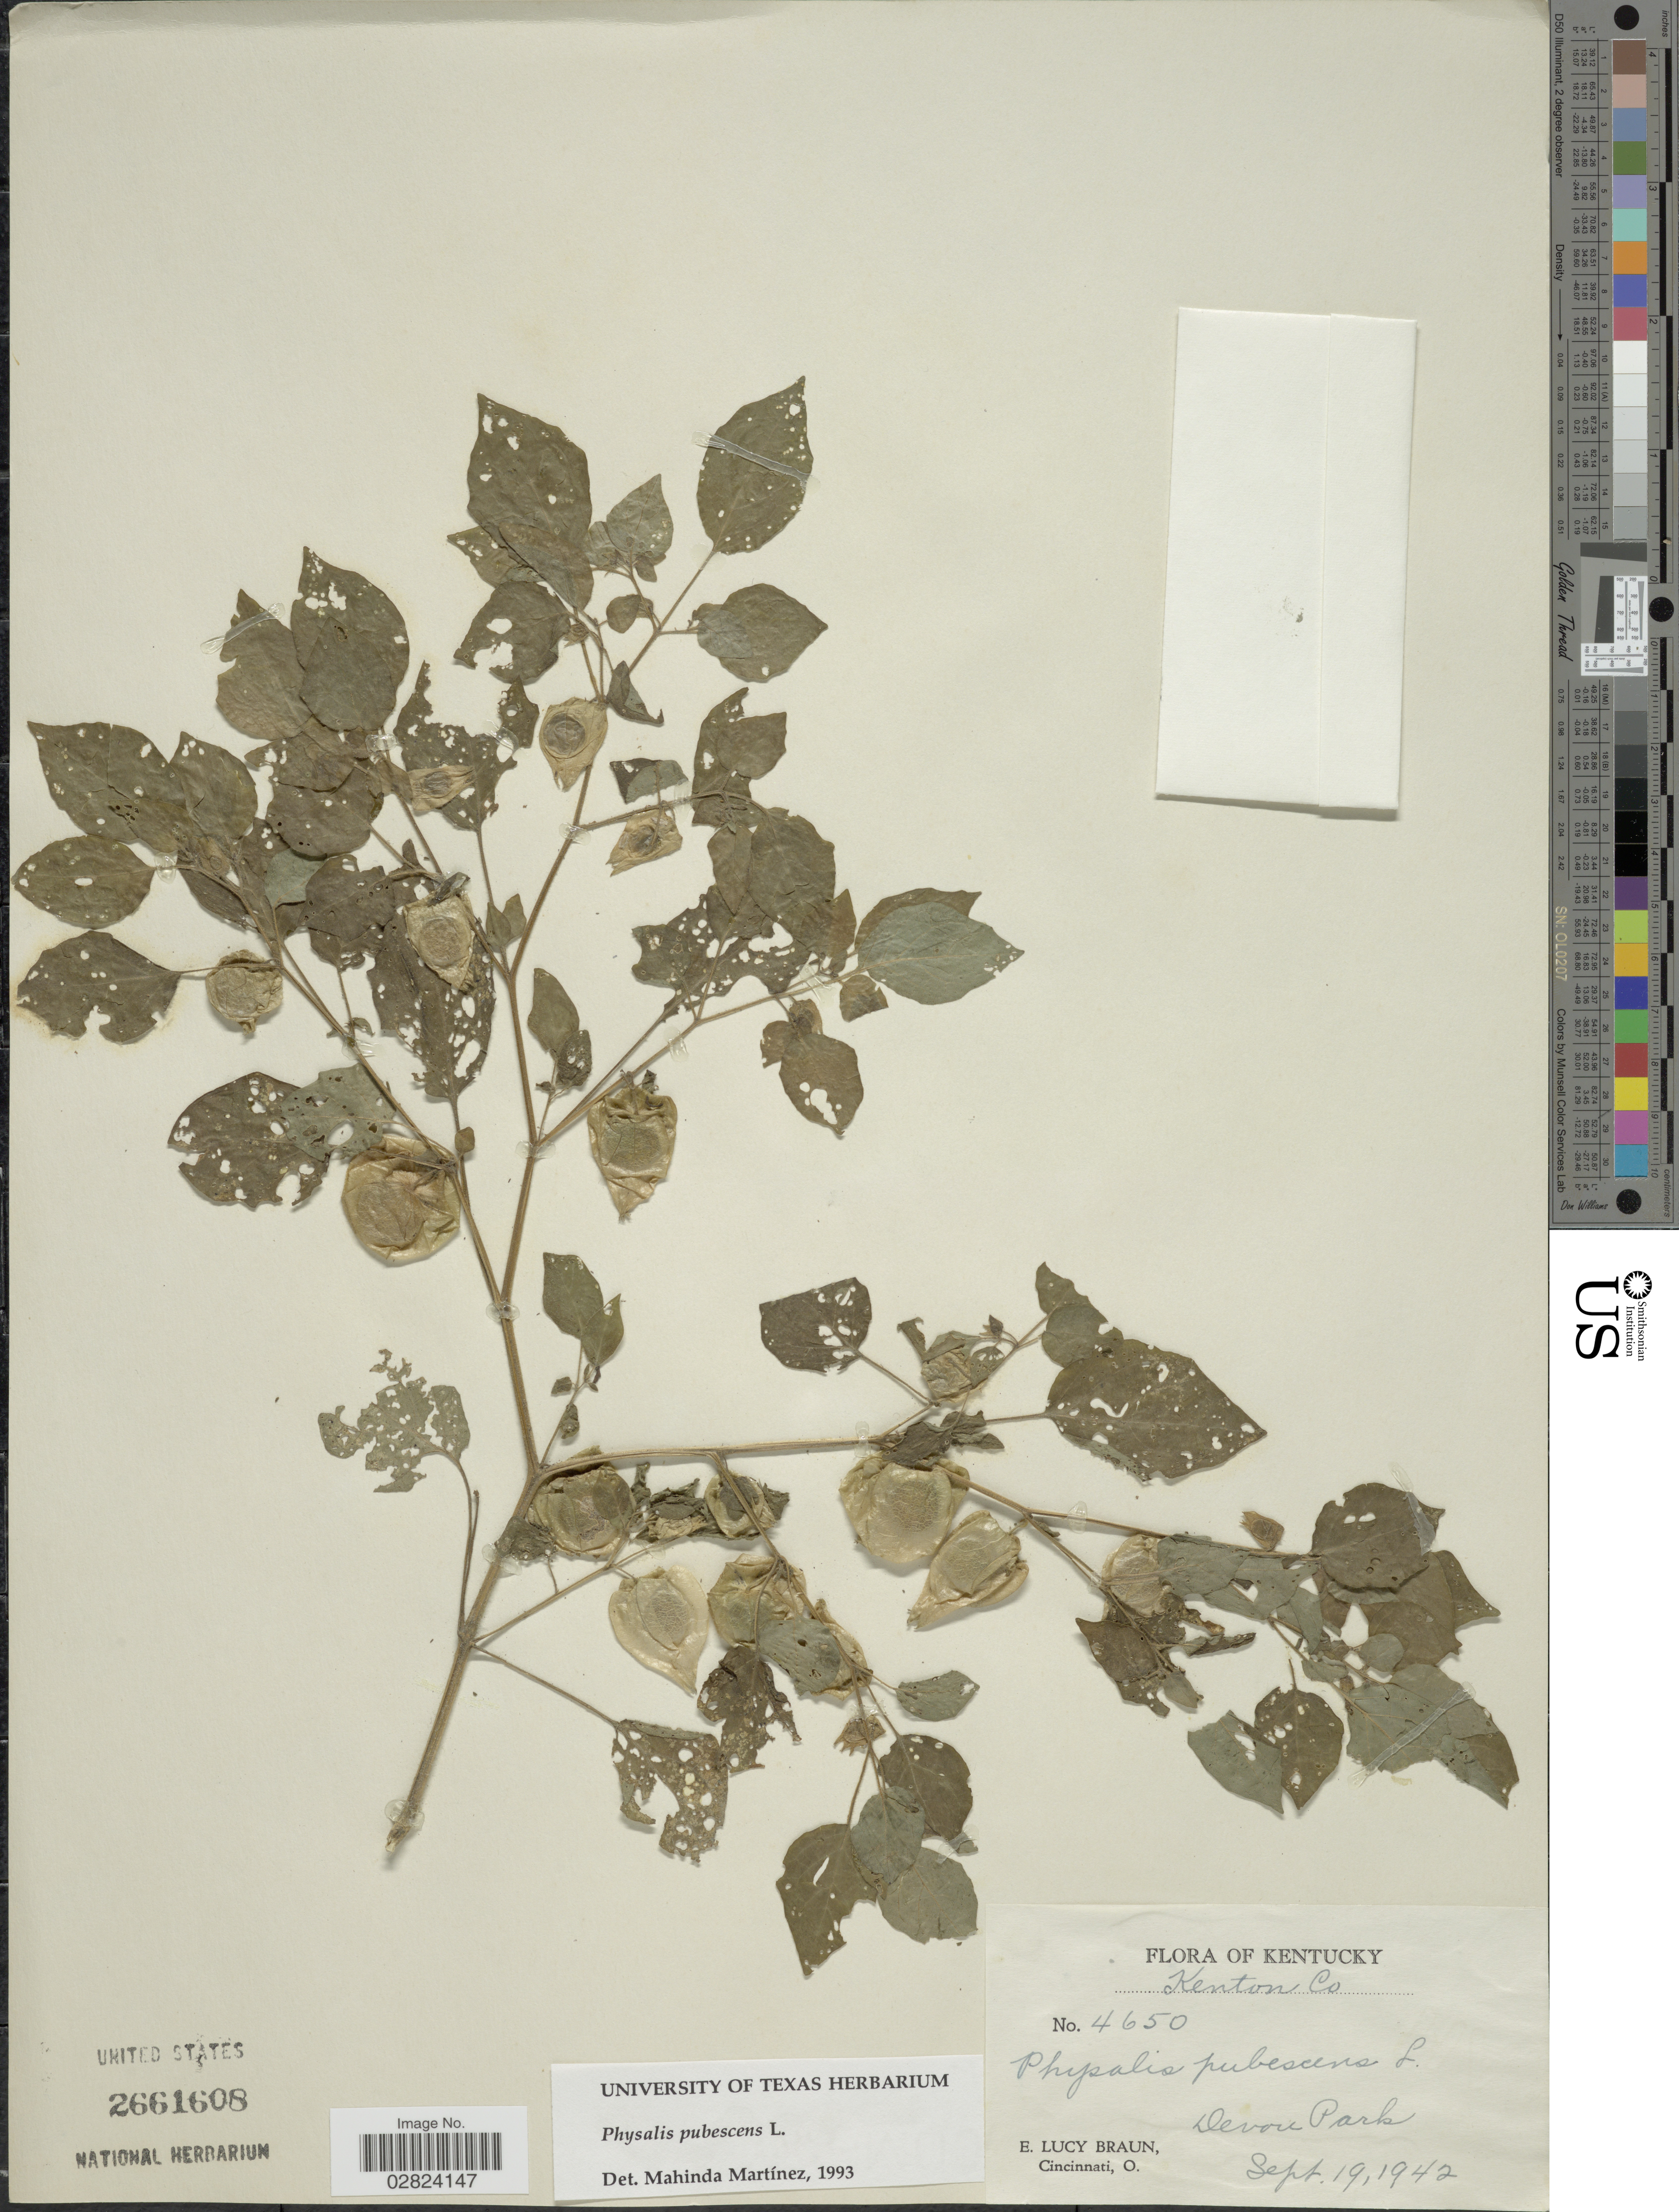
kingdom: Plantae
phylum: Tracheophyta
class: Magnoliopsida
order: Solanales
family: Solanaceae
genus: Physalis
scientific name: Physalis pubescens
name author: L.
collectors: E. L. Braun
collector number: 4650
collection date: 1942-09-19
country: United States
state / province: Kentucky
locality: Kenton Co. Devou Park.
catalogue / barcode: US 2661608